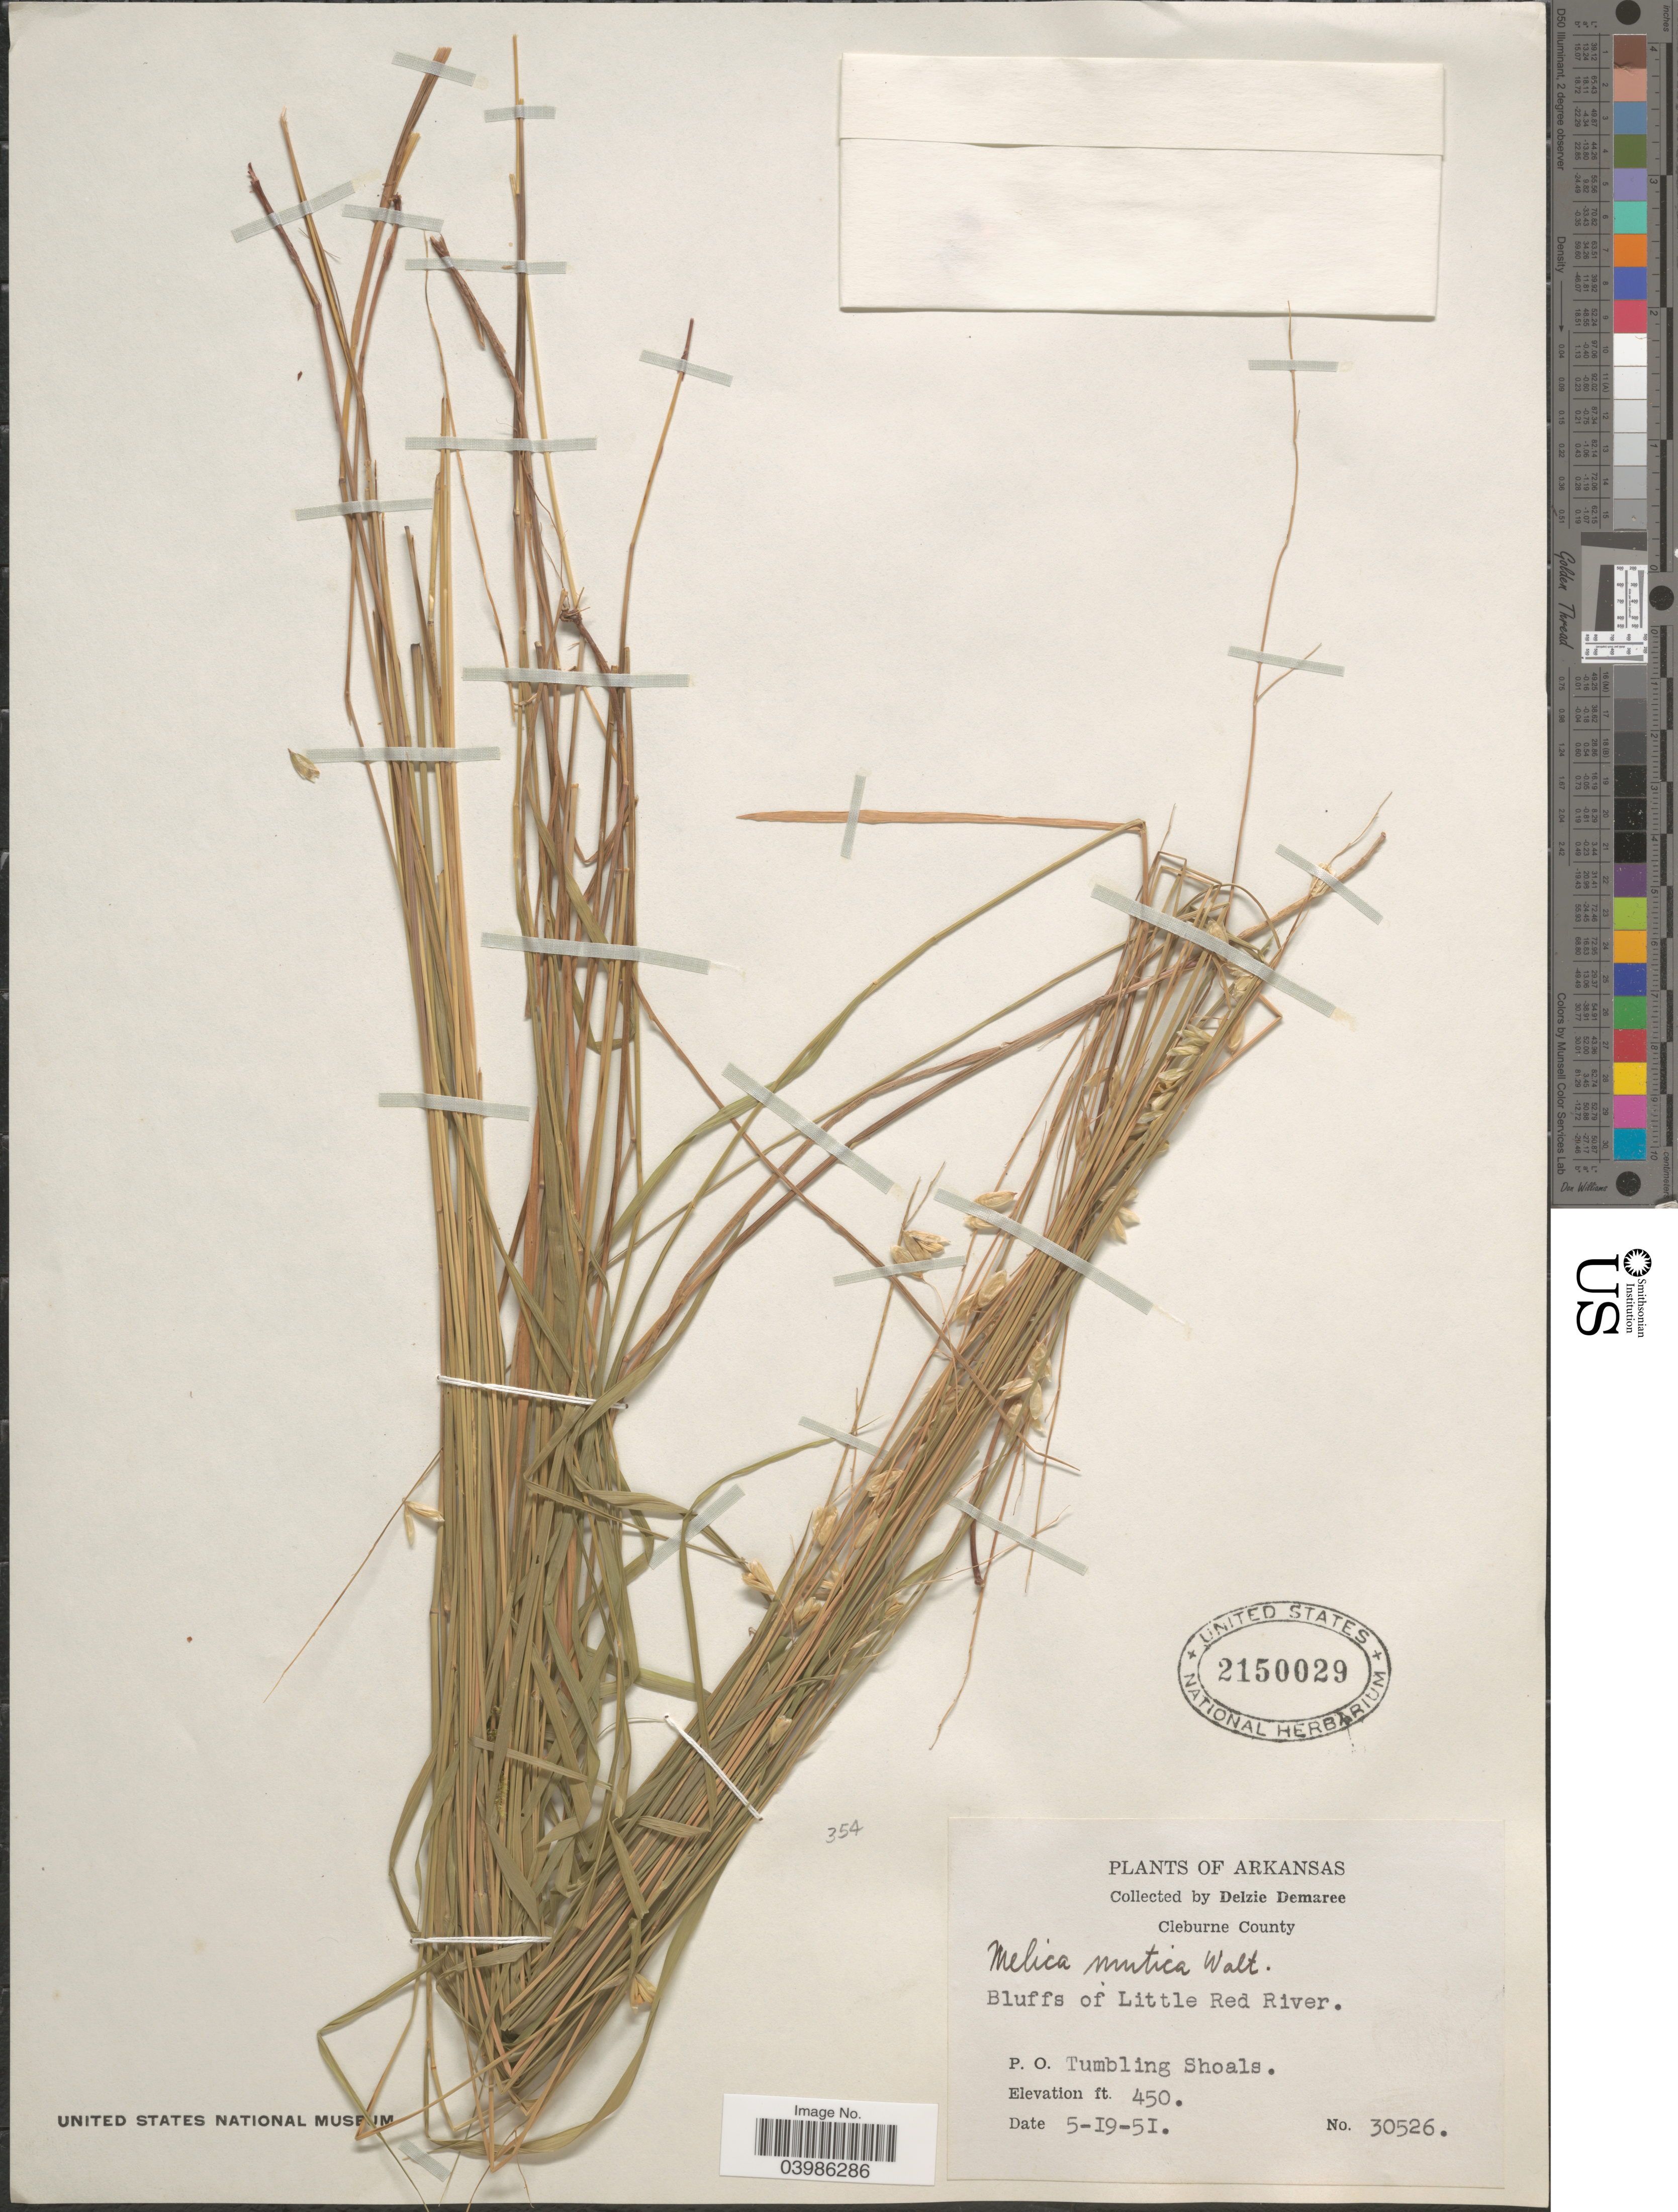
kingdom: Plantae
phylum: Tracheophyta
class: Liliopsida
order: Poales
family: Poaceae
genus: Melica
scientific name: Melica mutica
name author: Walter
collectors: D. Demaree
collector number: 30526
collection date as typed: Transcribed d/m/y: 19/5/51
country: United States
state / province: Arkansas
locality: Cleburne County. Bluffs of Little Red River. P. O. Tumbling Shoals.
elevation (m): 137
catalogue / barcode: US 2150029